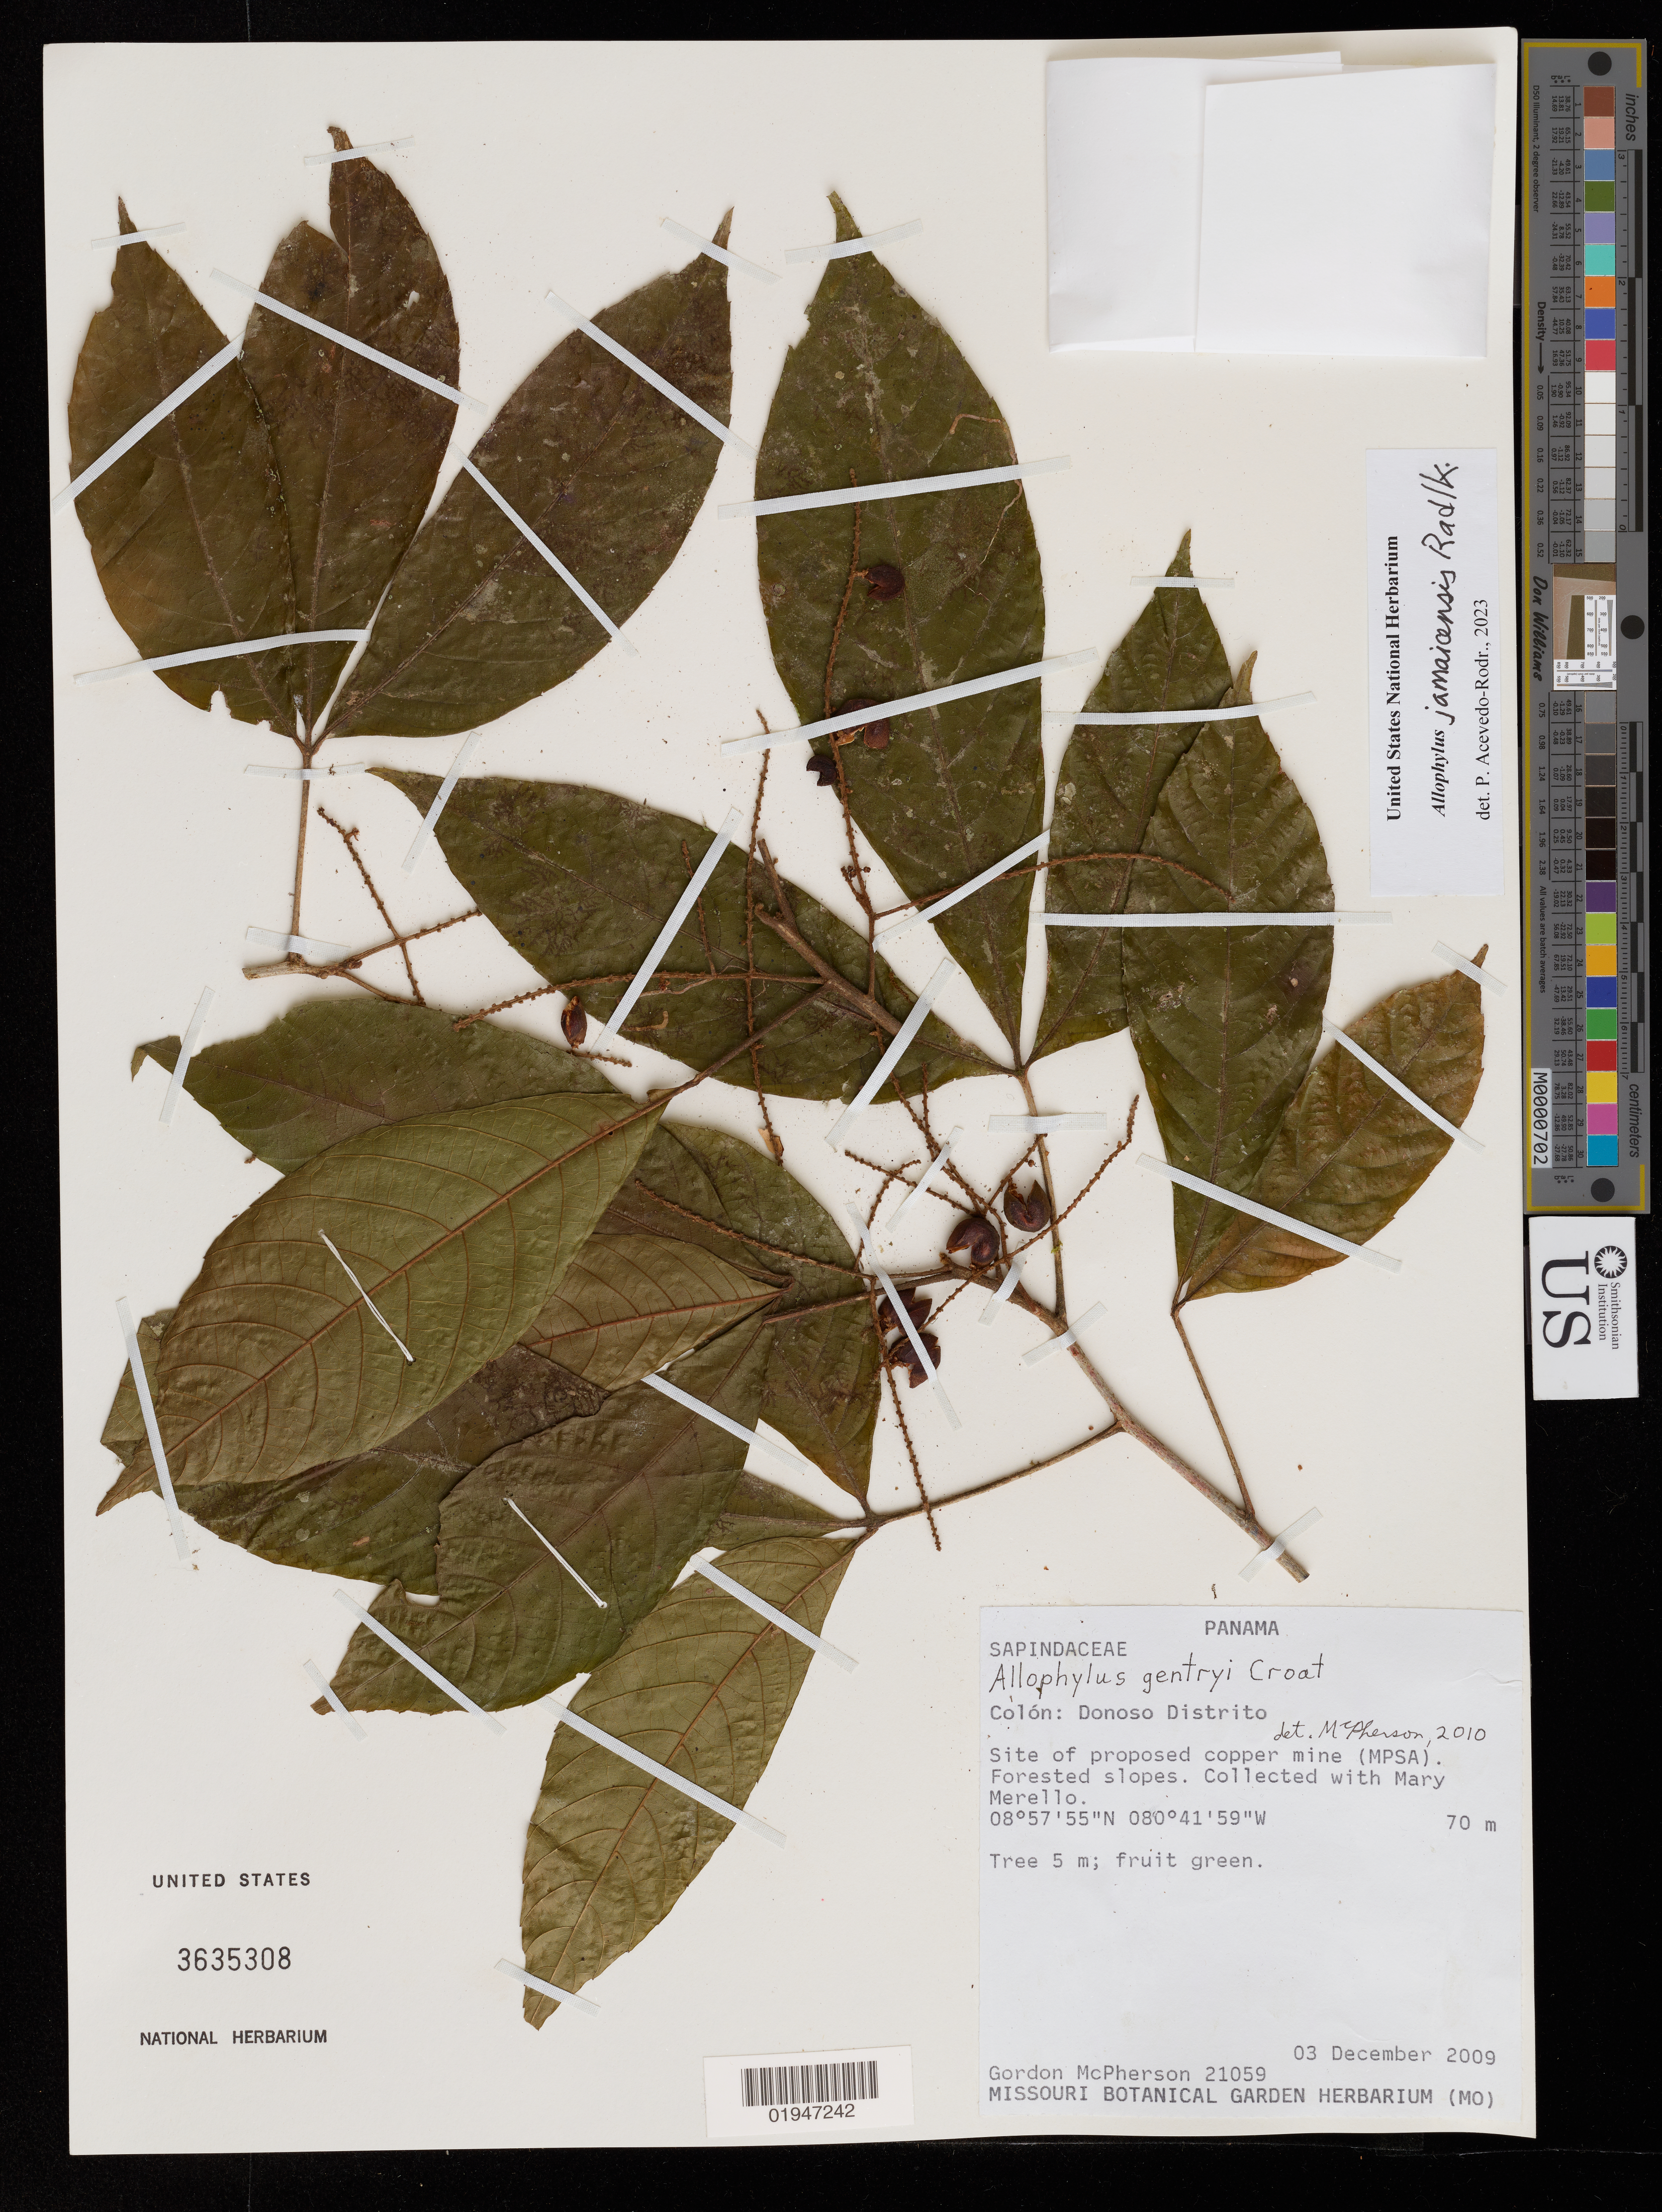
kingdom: Plantae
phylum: Tracheophyta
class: Magnoliopsida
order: Sapindales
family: Sapindaceae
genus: Allophylus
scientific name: Allophylus jamaicensis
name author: Radlk.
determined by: Acevedo-Rodriguez, P., (US), Smithsonian Institution - National Museum of Natural History (UNITED STATES)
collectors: G. D. McPherson & M. Merello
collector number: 21059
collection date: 2009-12-03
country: Panama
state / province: Colón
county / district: Donoso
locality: Donoso Distrito. Site of proposed copper mine (MPSA)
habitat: Forested slopes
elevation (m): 70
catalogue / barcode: US 3635308